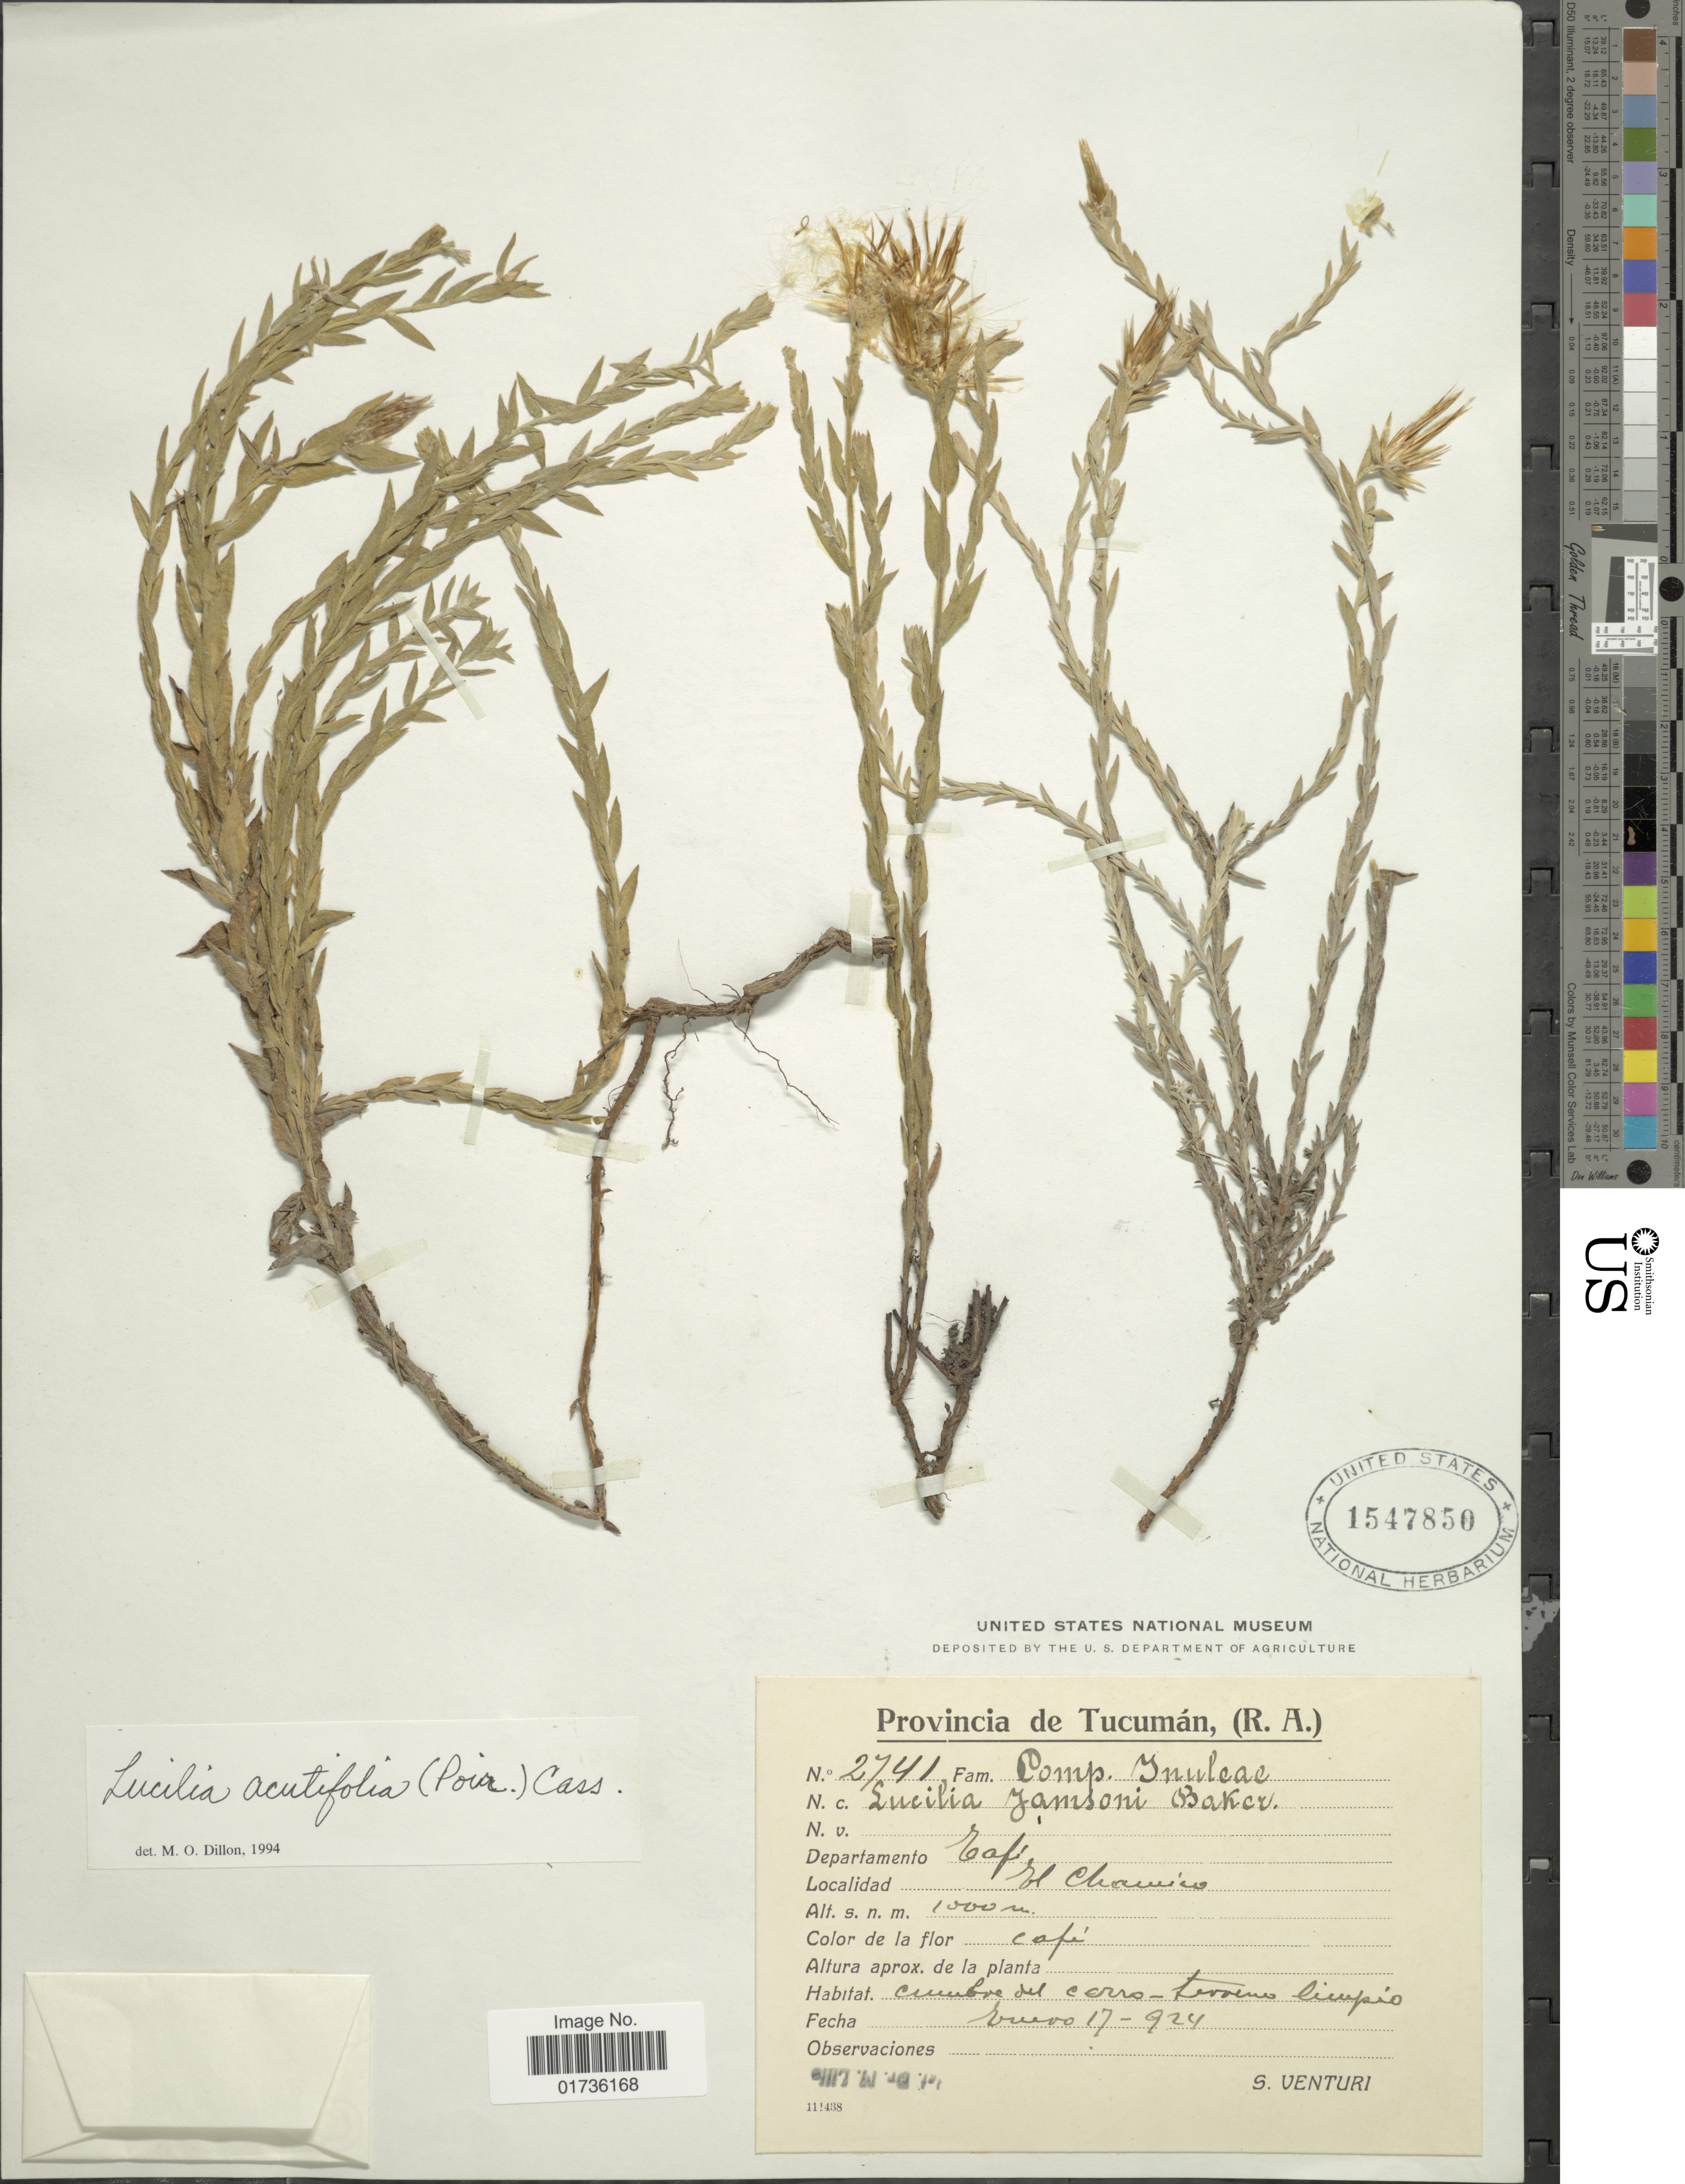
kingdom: Plantae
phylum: Tracheophyta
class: Magnoliopsida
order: Asterales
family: Asteraceae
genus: Lucilia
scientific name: Lucilia acutifolia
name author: (Poir.) Cass.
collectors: S. Venturi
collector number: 2741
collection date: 1924-01-17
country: Argentina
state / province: Tucuman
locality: (R.A.) Departamento Tafi, El Chamino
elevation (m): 1000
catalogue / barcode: US 1547850